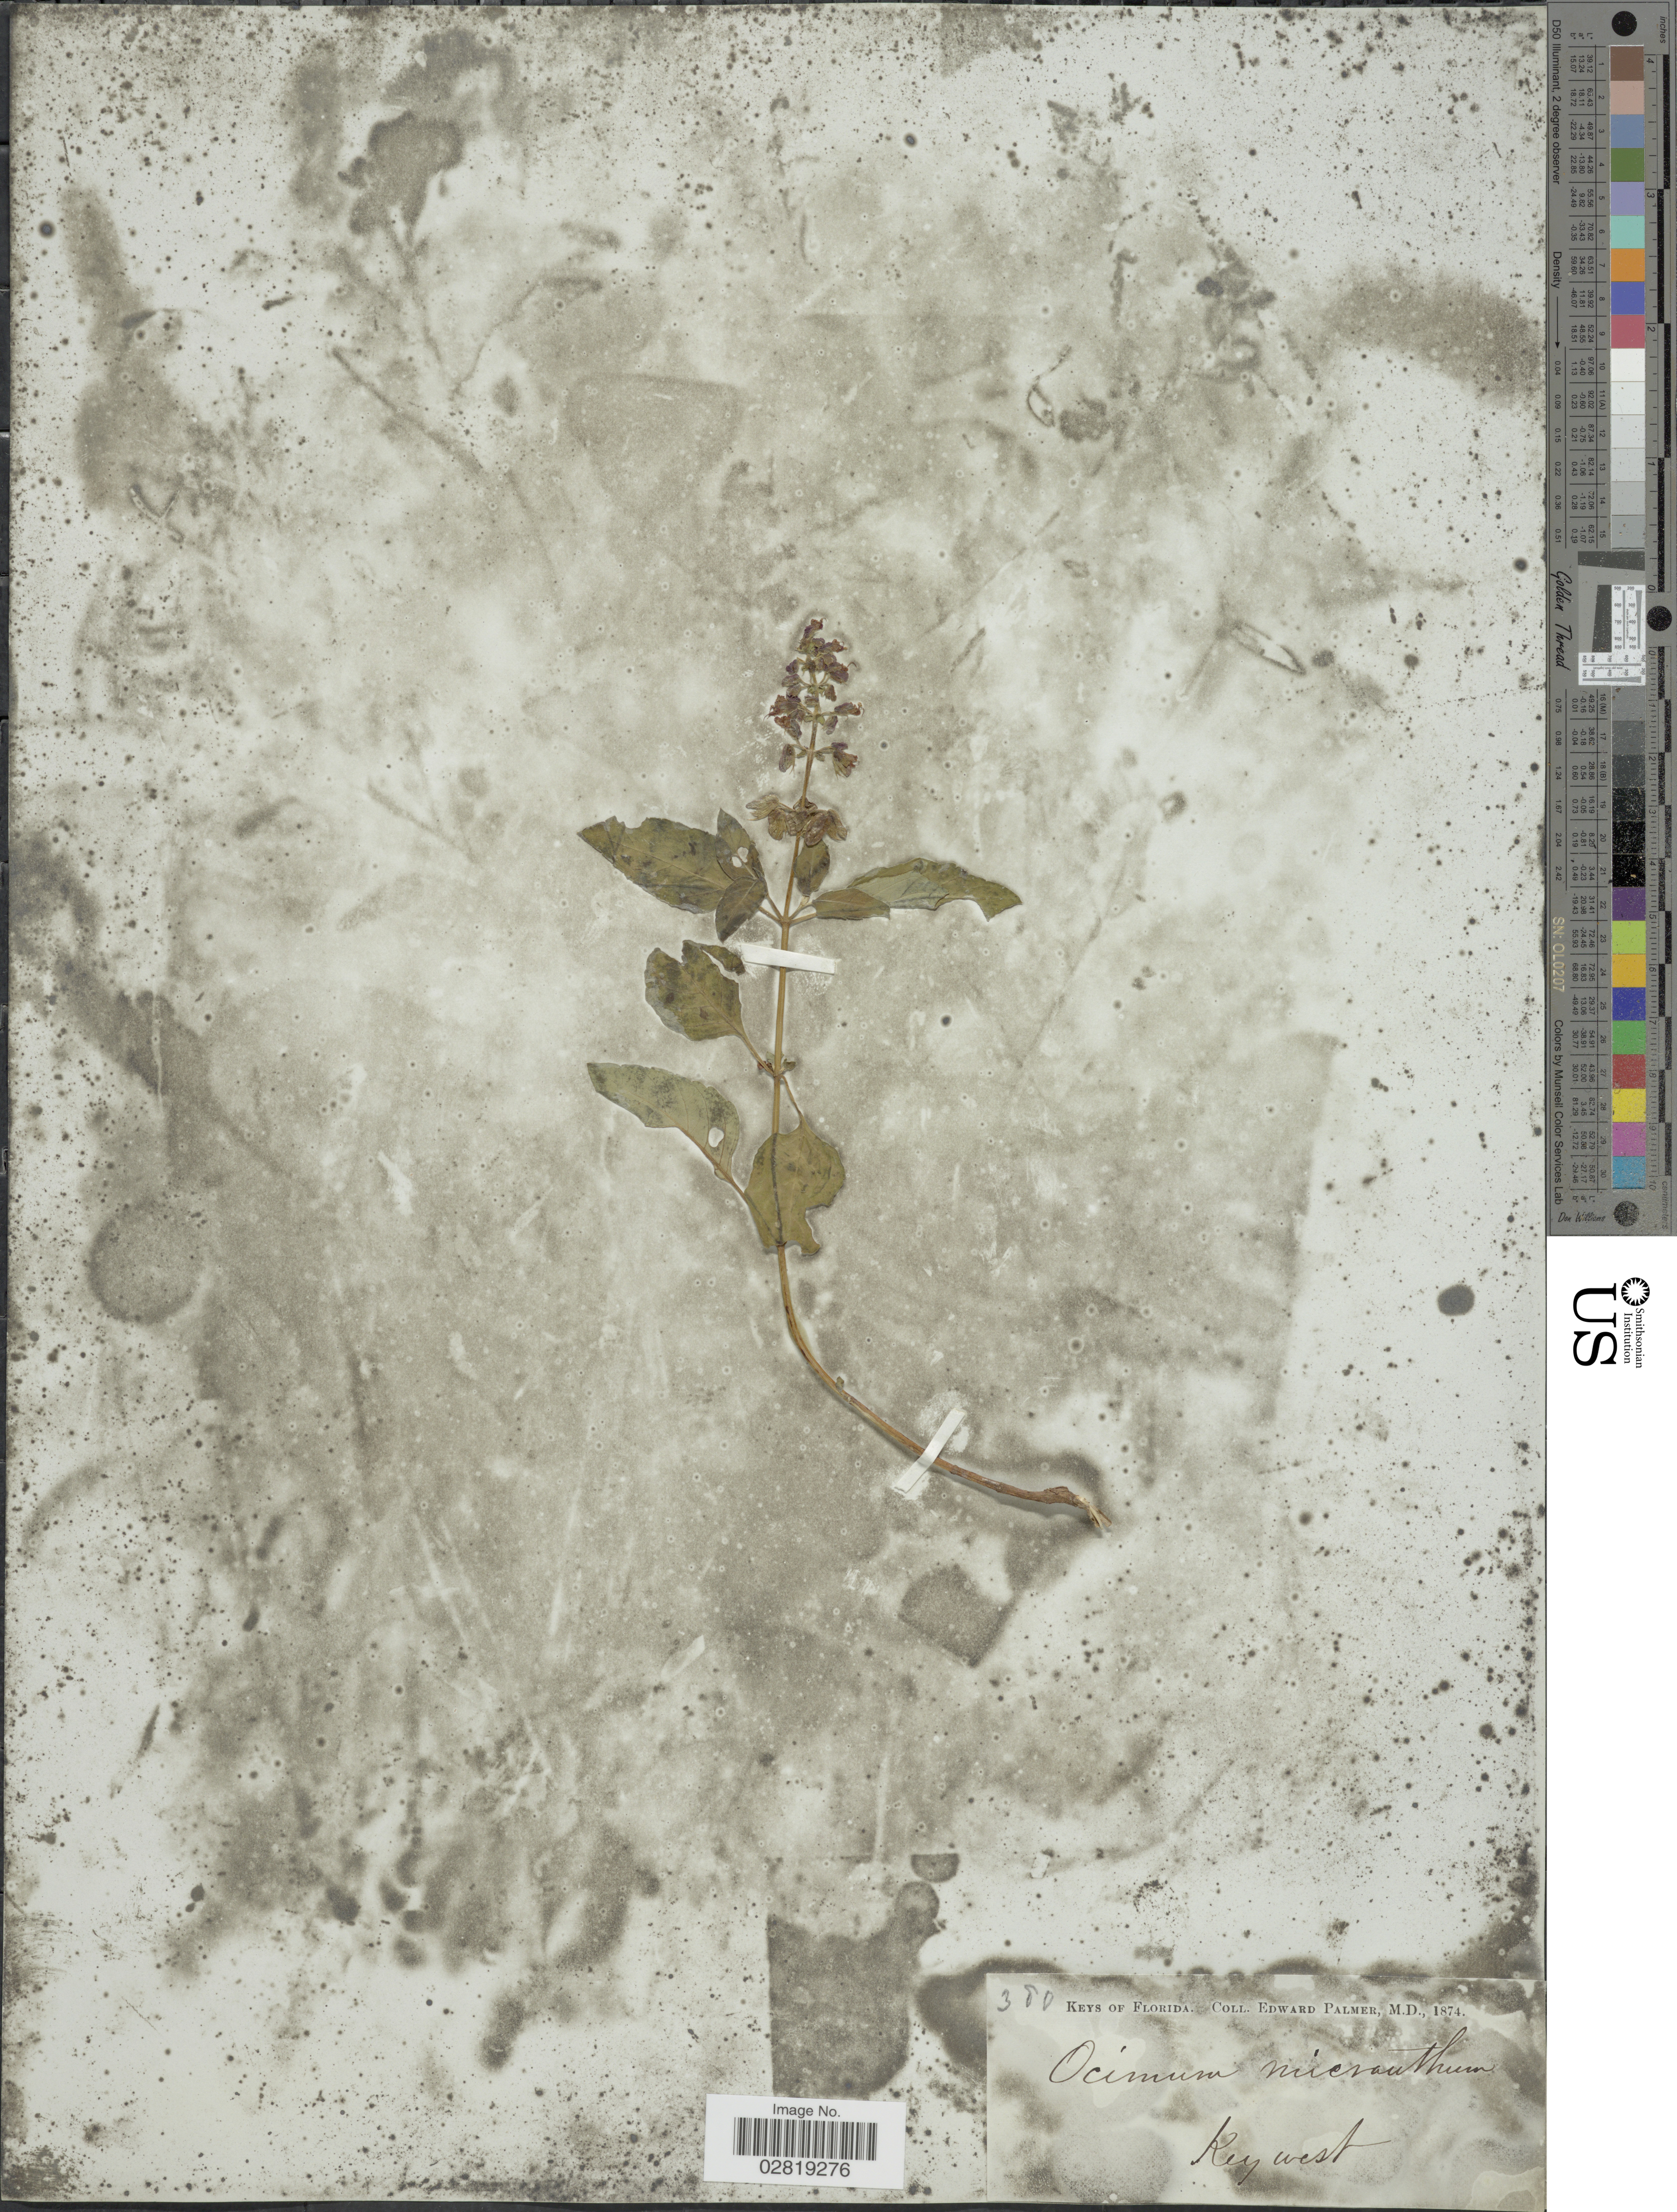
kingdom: Plantae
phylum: Tracheophyta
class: Magnoliopsida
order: Lamiales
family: Lamiaceae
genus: Ocimum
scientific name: Ocimum micranthum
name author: Willd.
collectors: E. Palmer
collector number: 380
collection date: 1874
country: United States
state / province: Florida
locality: Key west.